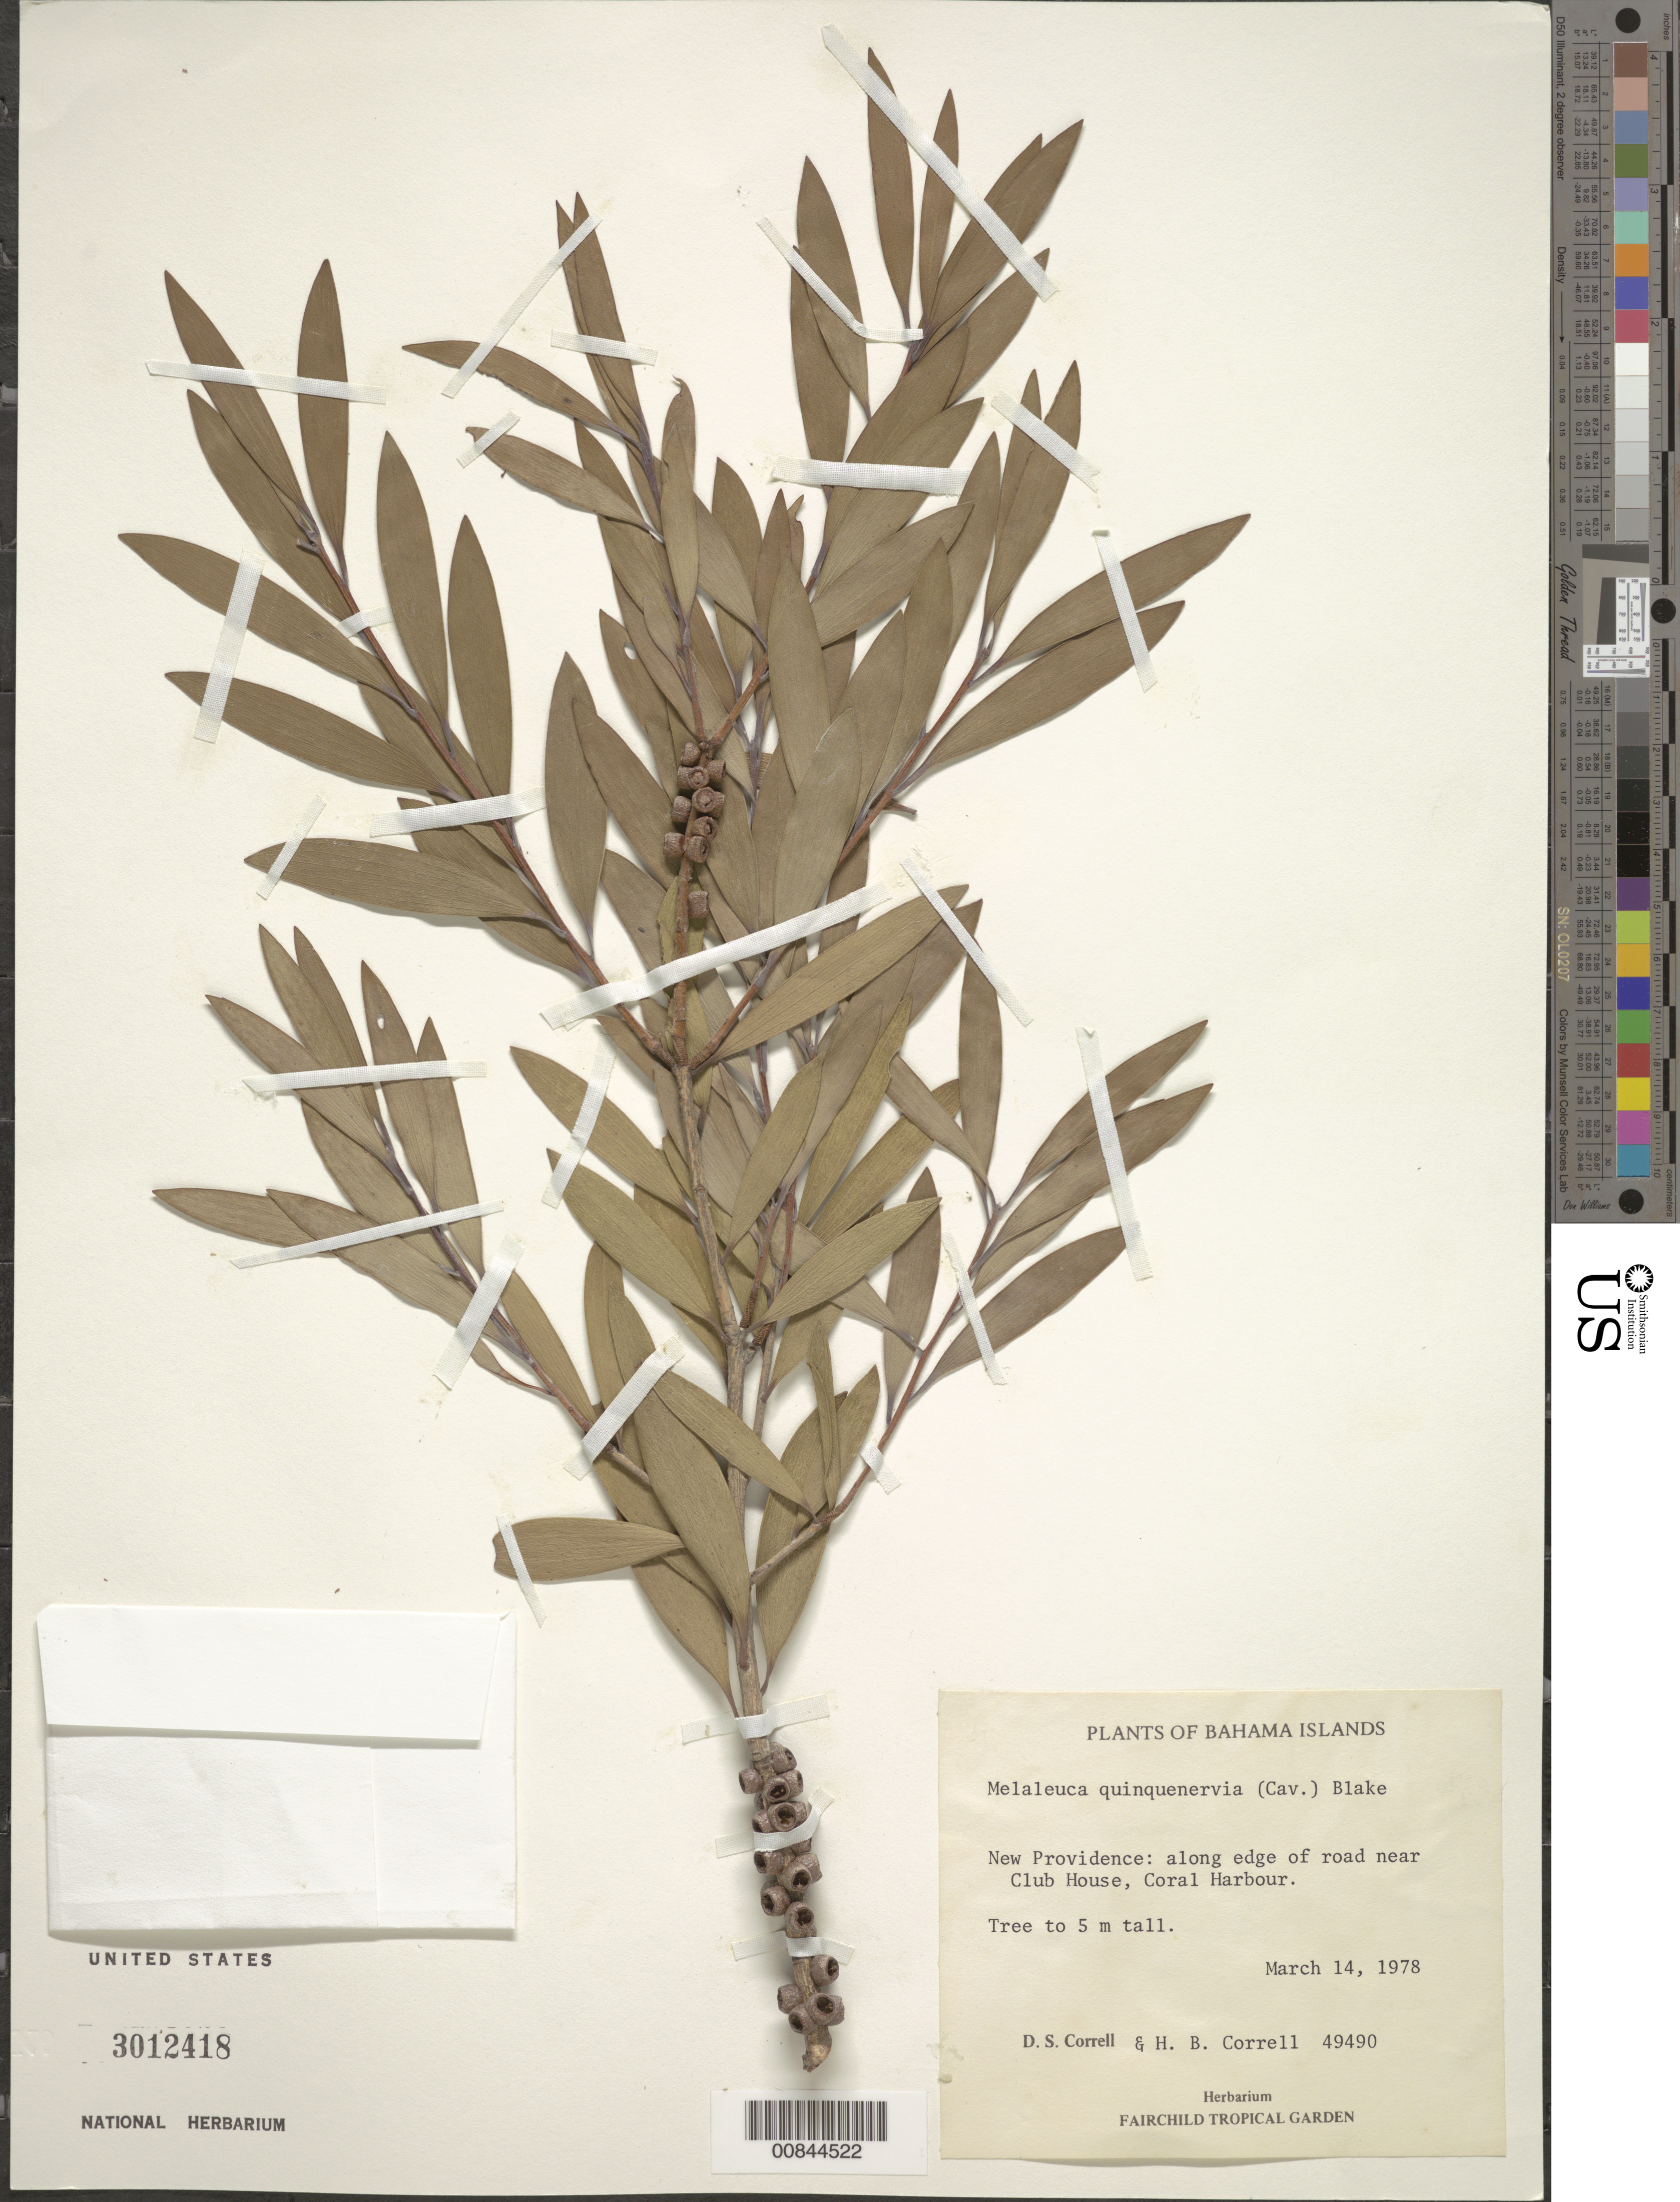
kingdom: Plantae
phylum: Tracheophyta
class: Magnoliopsida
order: Myrtales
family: Myrtaceae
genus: Melaleuca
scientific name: Melaleuca quinquenervia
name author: (Cav.) S.T. Blake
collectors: D. S. Correll & H. Correll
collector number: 49490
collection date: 1978-03-14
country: Bahamas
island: New Providence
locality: Coral Harbour, road near Club House.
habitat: Along edge of road.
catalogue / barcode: US 3012418